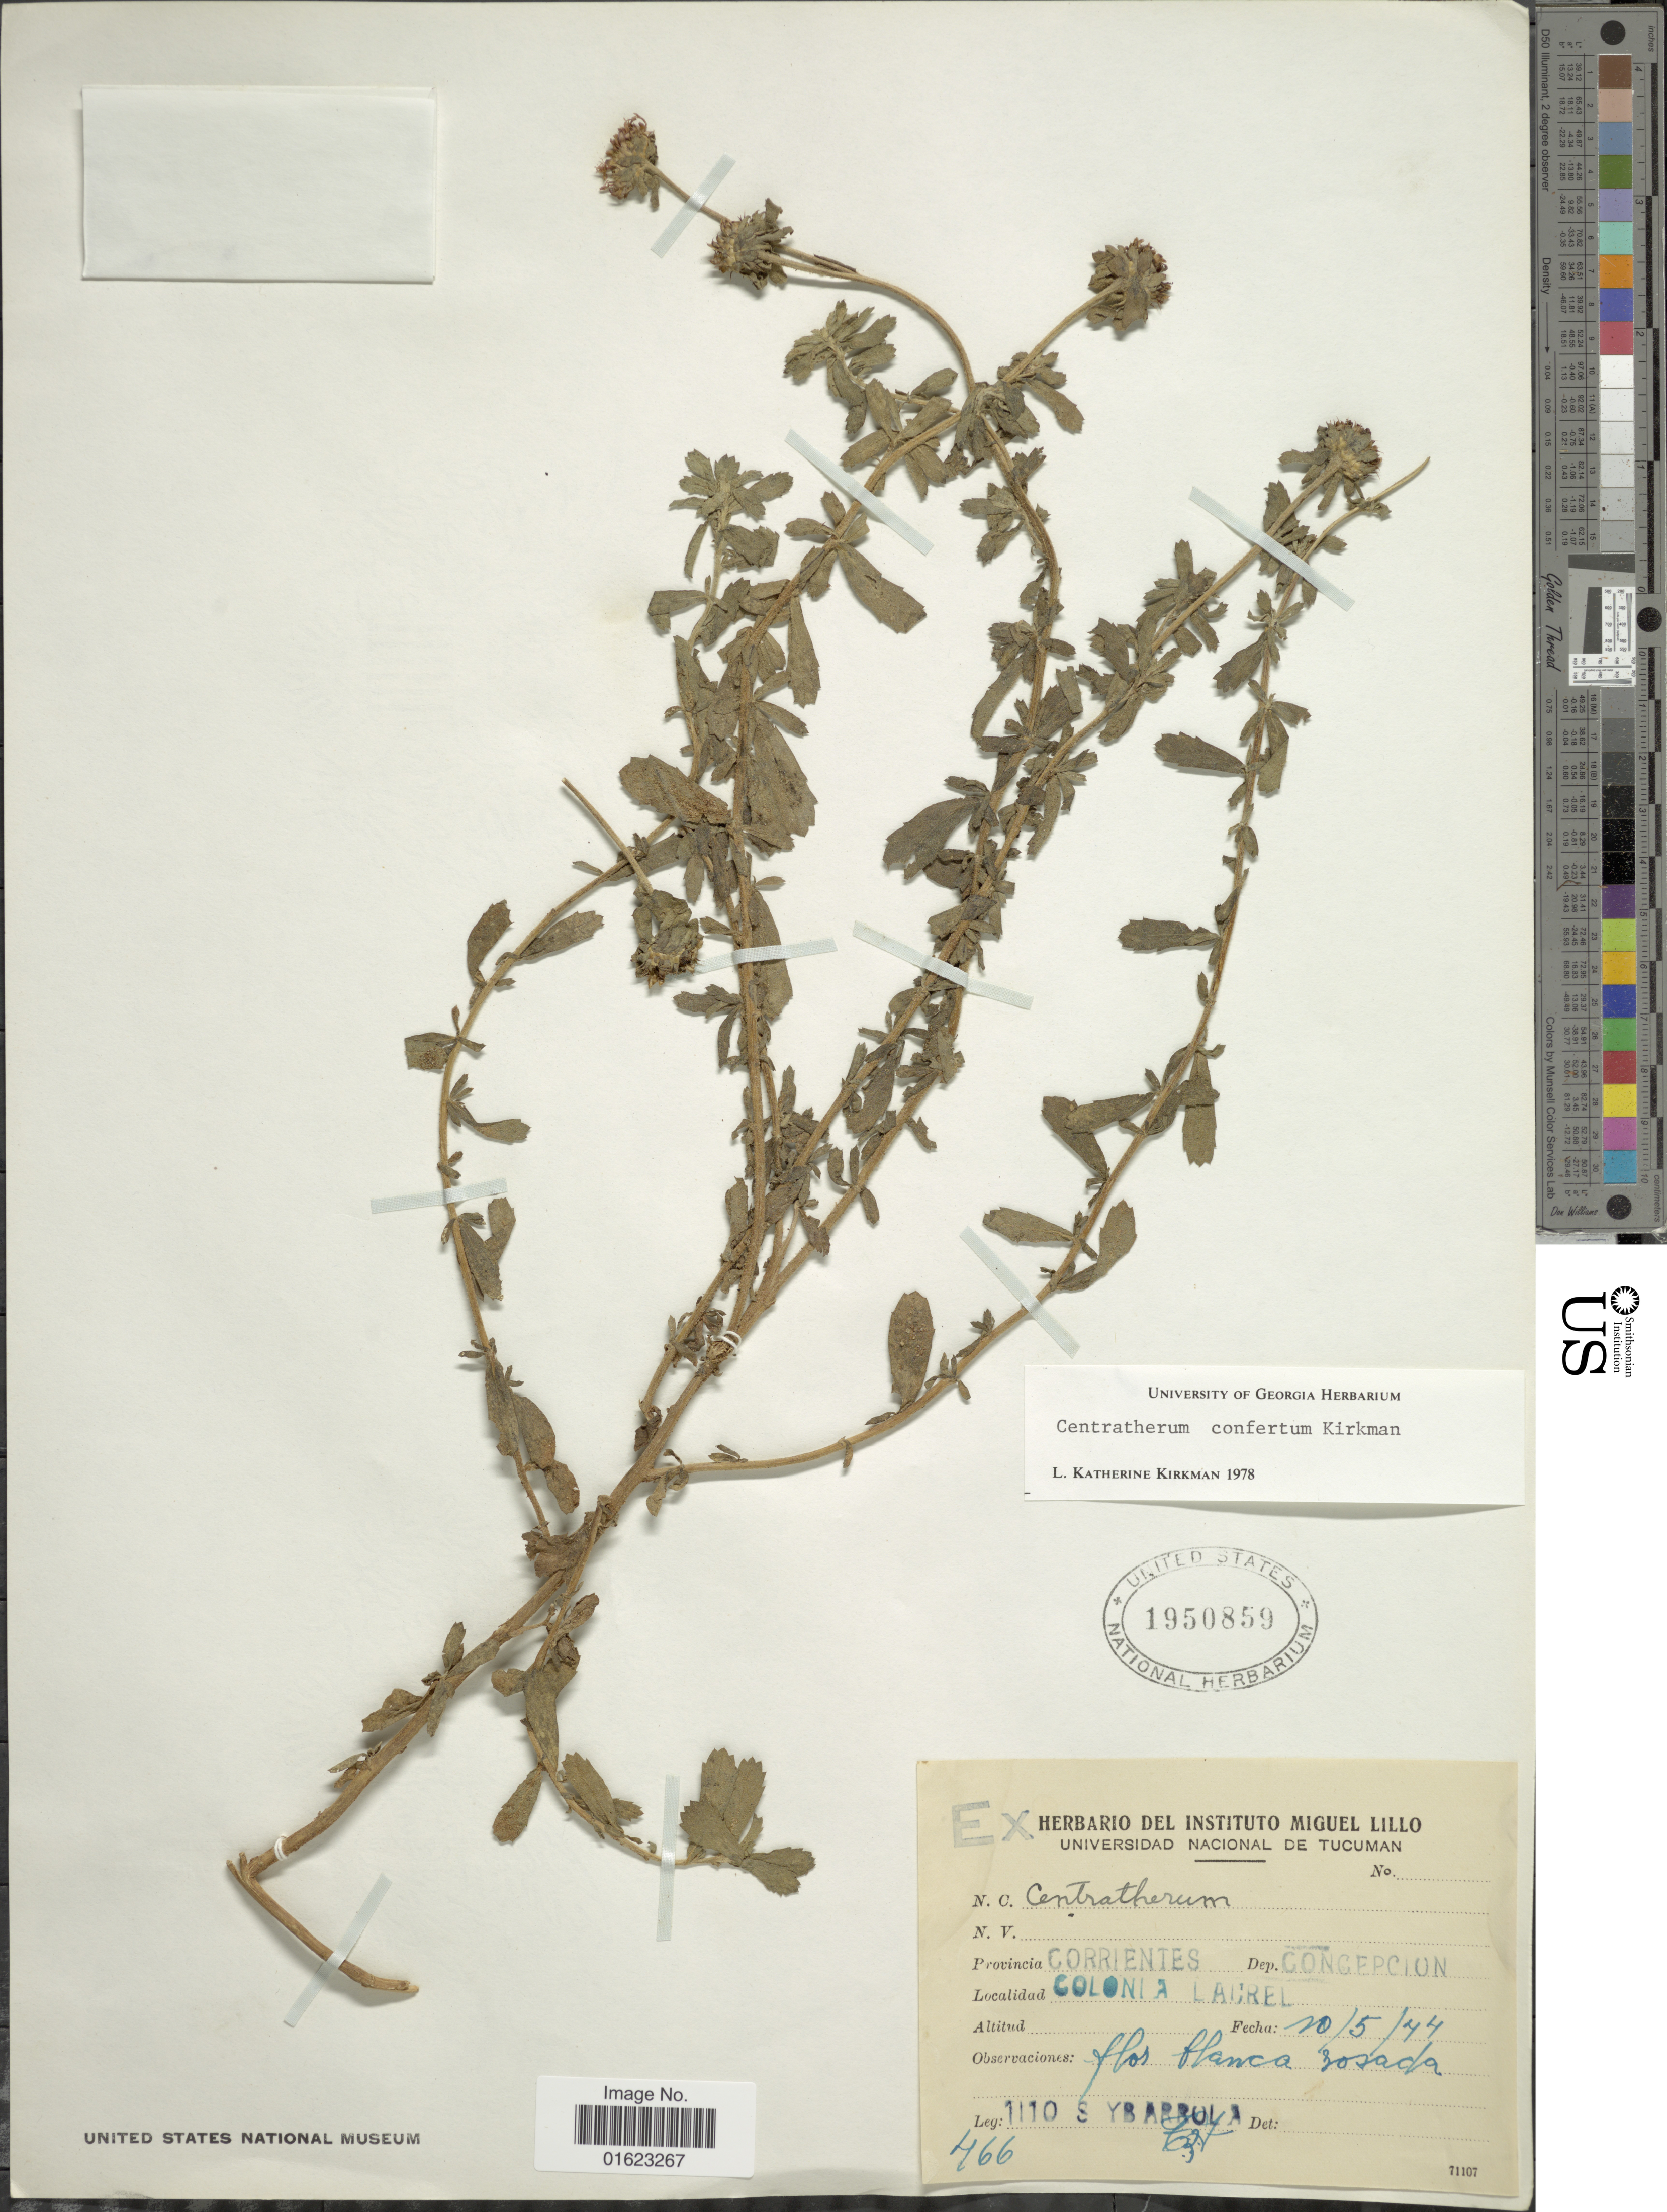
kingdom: Plantae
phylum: Tracheophyta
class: Magnoliopsida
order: Asterales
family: Asteraceae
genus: Centratherum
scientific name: Centratherum confertum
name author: Kirkman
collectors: S. Yborrla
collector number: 1110*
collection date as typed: Transcribed d/m/y: 10/5/44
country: Argentina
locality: Provincia Corrientes, Dep. Concepcion. Colonia Laurel.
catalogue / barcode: US 1950859